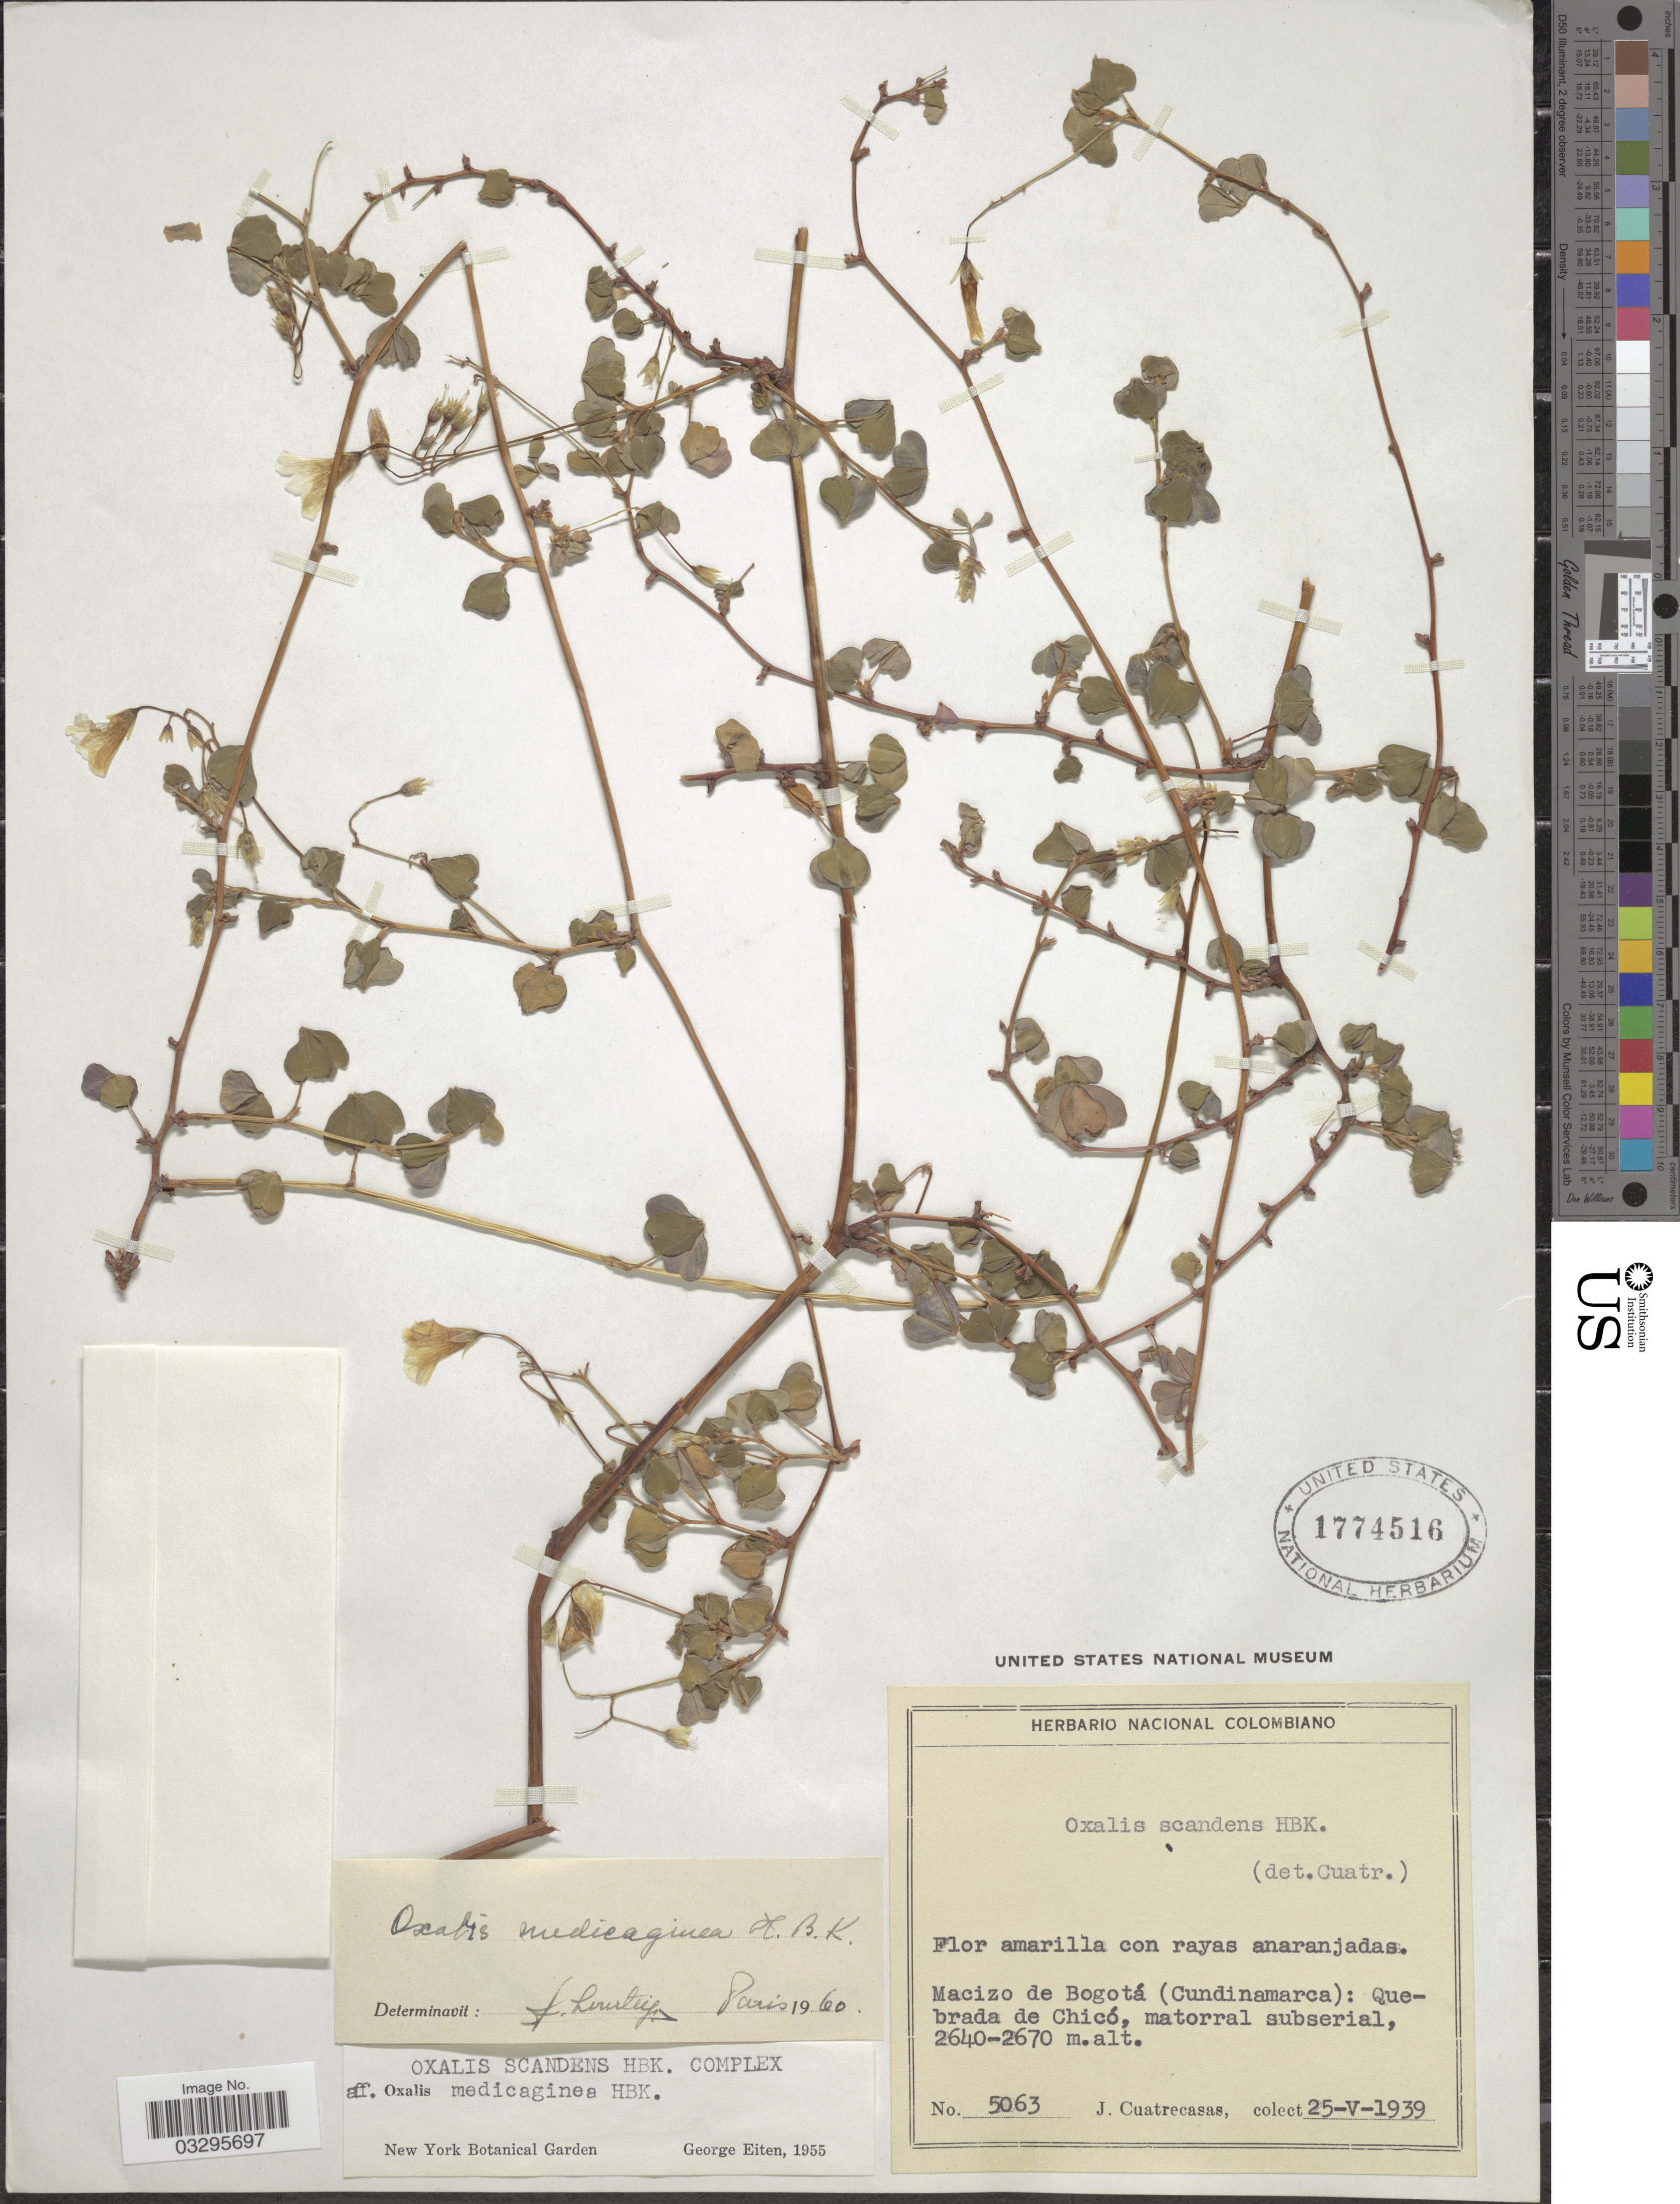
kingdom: Plantae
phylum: Tracheophyta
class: Magnoliopsida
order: Oxalidales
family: Oxalidaceae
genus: Oxalis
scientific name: Oxalis medicaginea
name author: Kunth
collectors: J. Cuatrecasas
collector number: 5063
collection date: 1939-05-25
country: Colombia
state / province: Cundinamarca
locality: Macizo de Bogotá : Quebrada de Chicó.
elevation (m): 2640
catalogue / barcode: US 1774516